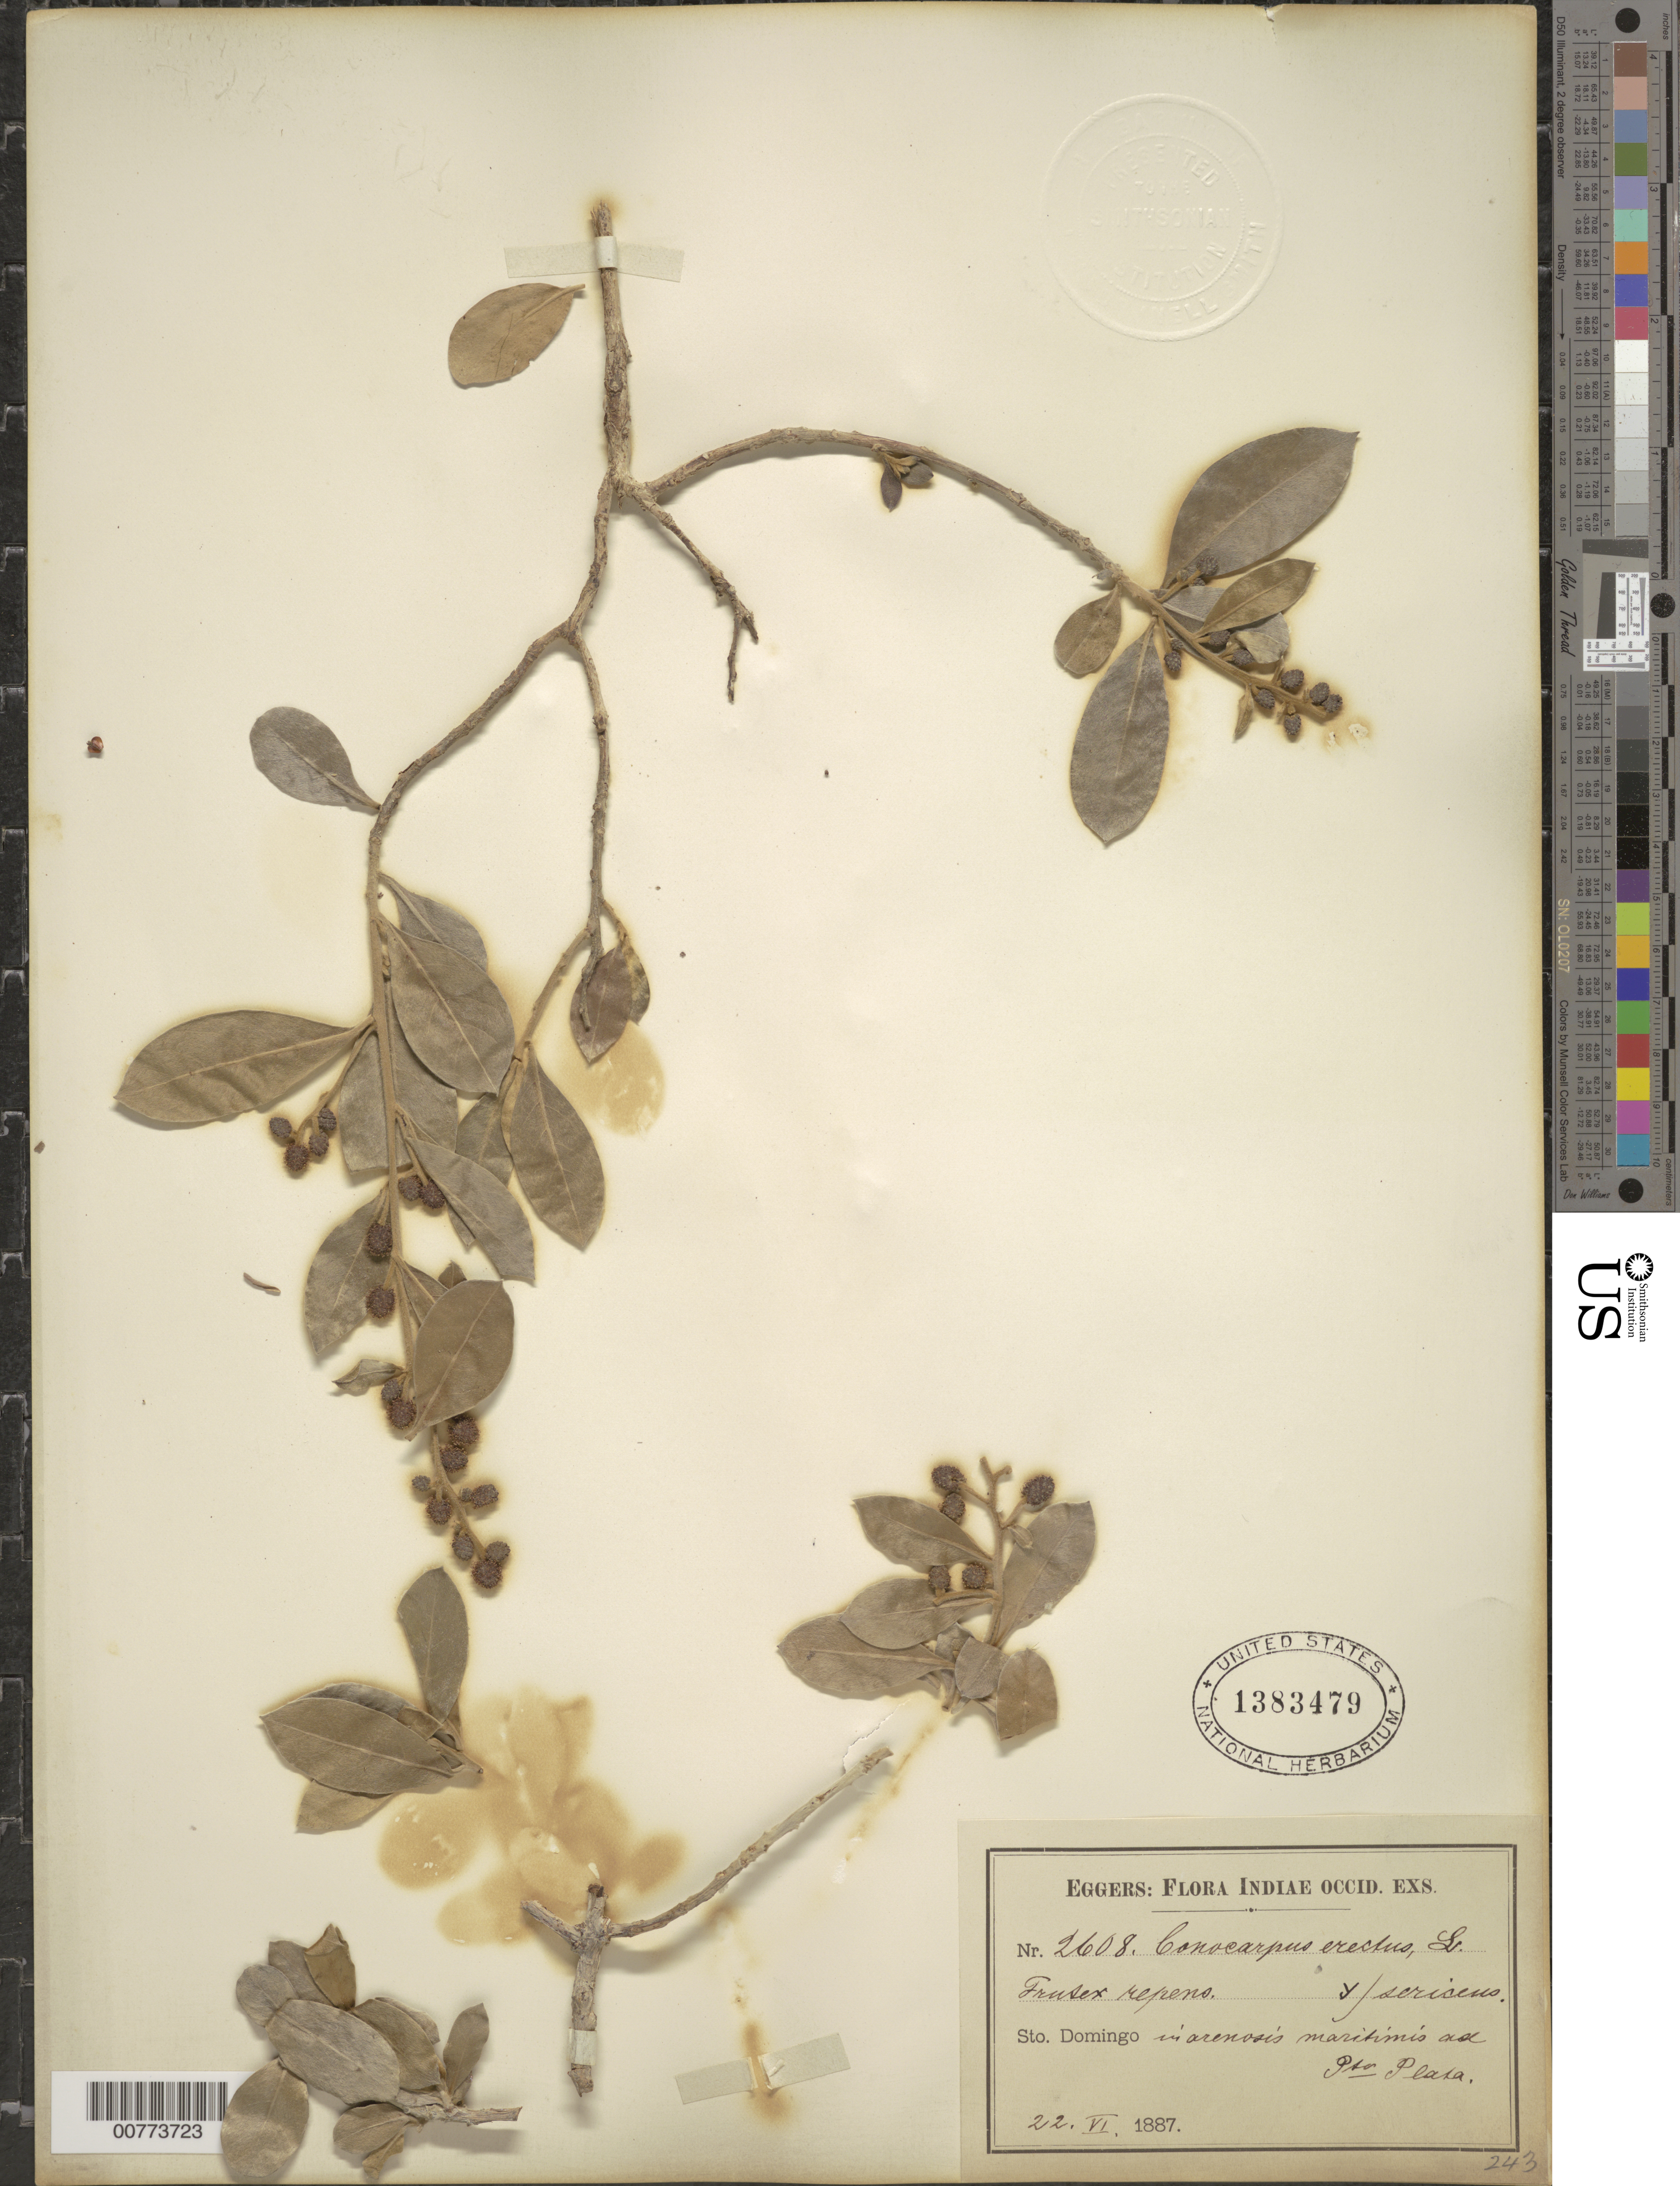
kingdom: Plantae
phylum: Tracheophyta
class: Magnoliopsida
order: Myrtales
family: Combretaceae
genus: Conocarpus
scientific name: Conocarpus erectus var. sericeus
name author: E. Forst. ex DC.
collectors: H. F. A. von Eggers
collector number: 2608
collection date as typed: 22 Jun 1887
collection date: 1887-06-22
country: Dominican Republic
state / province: Puerto Plata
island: Hispaniola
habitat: In arenosis maritimis.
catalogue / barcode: US 1383479